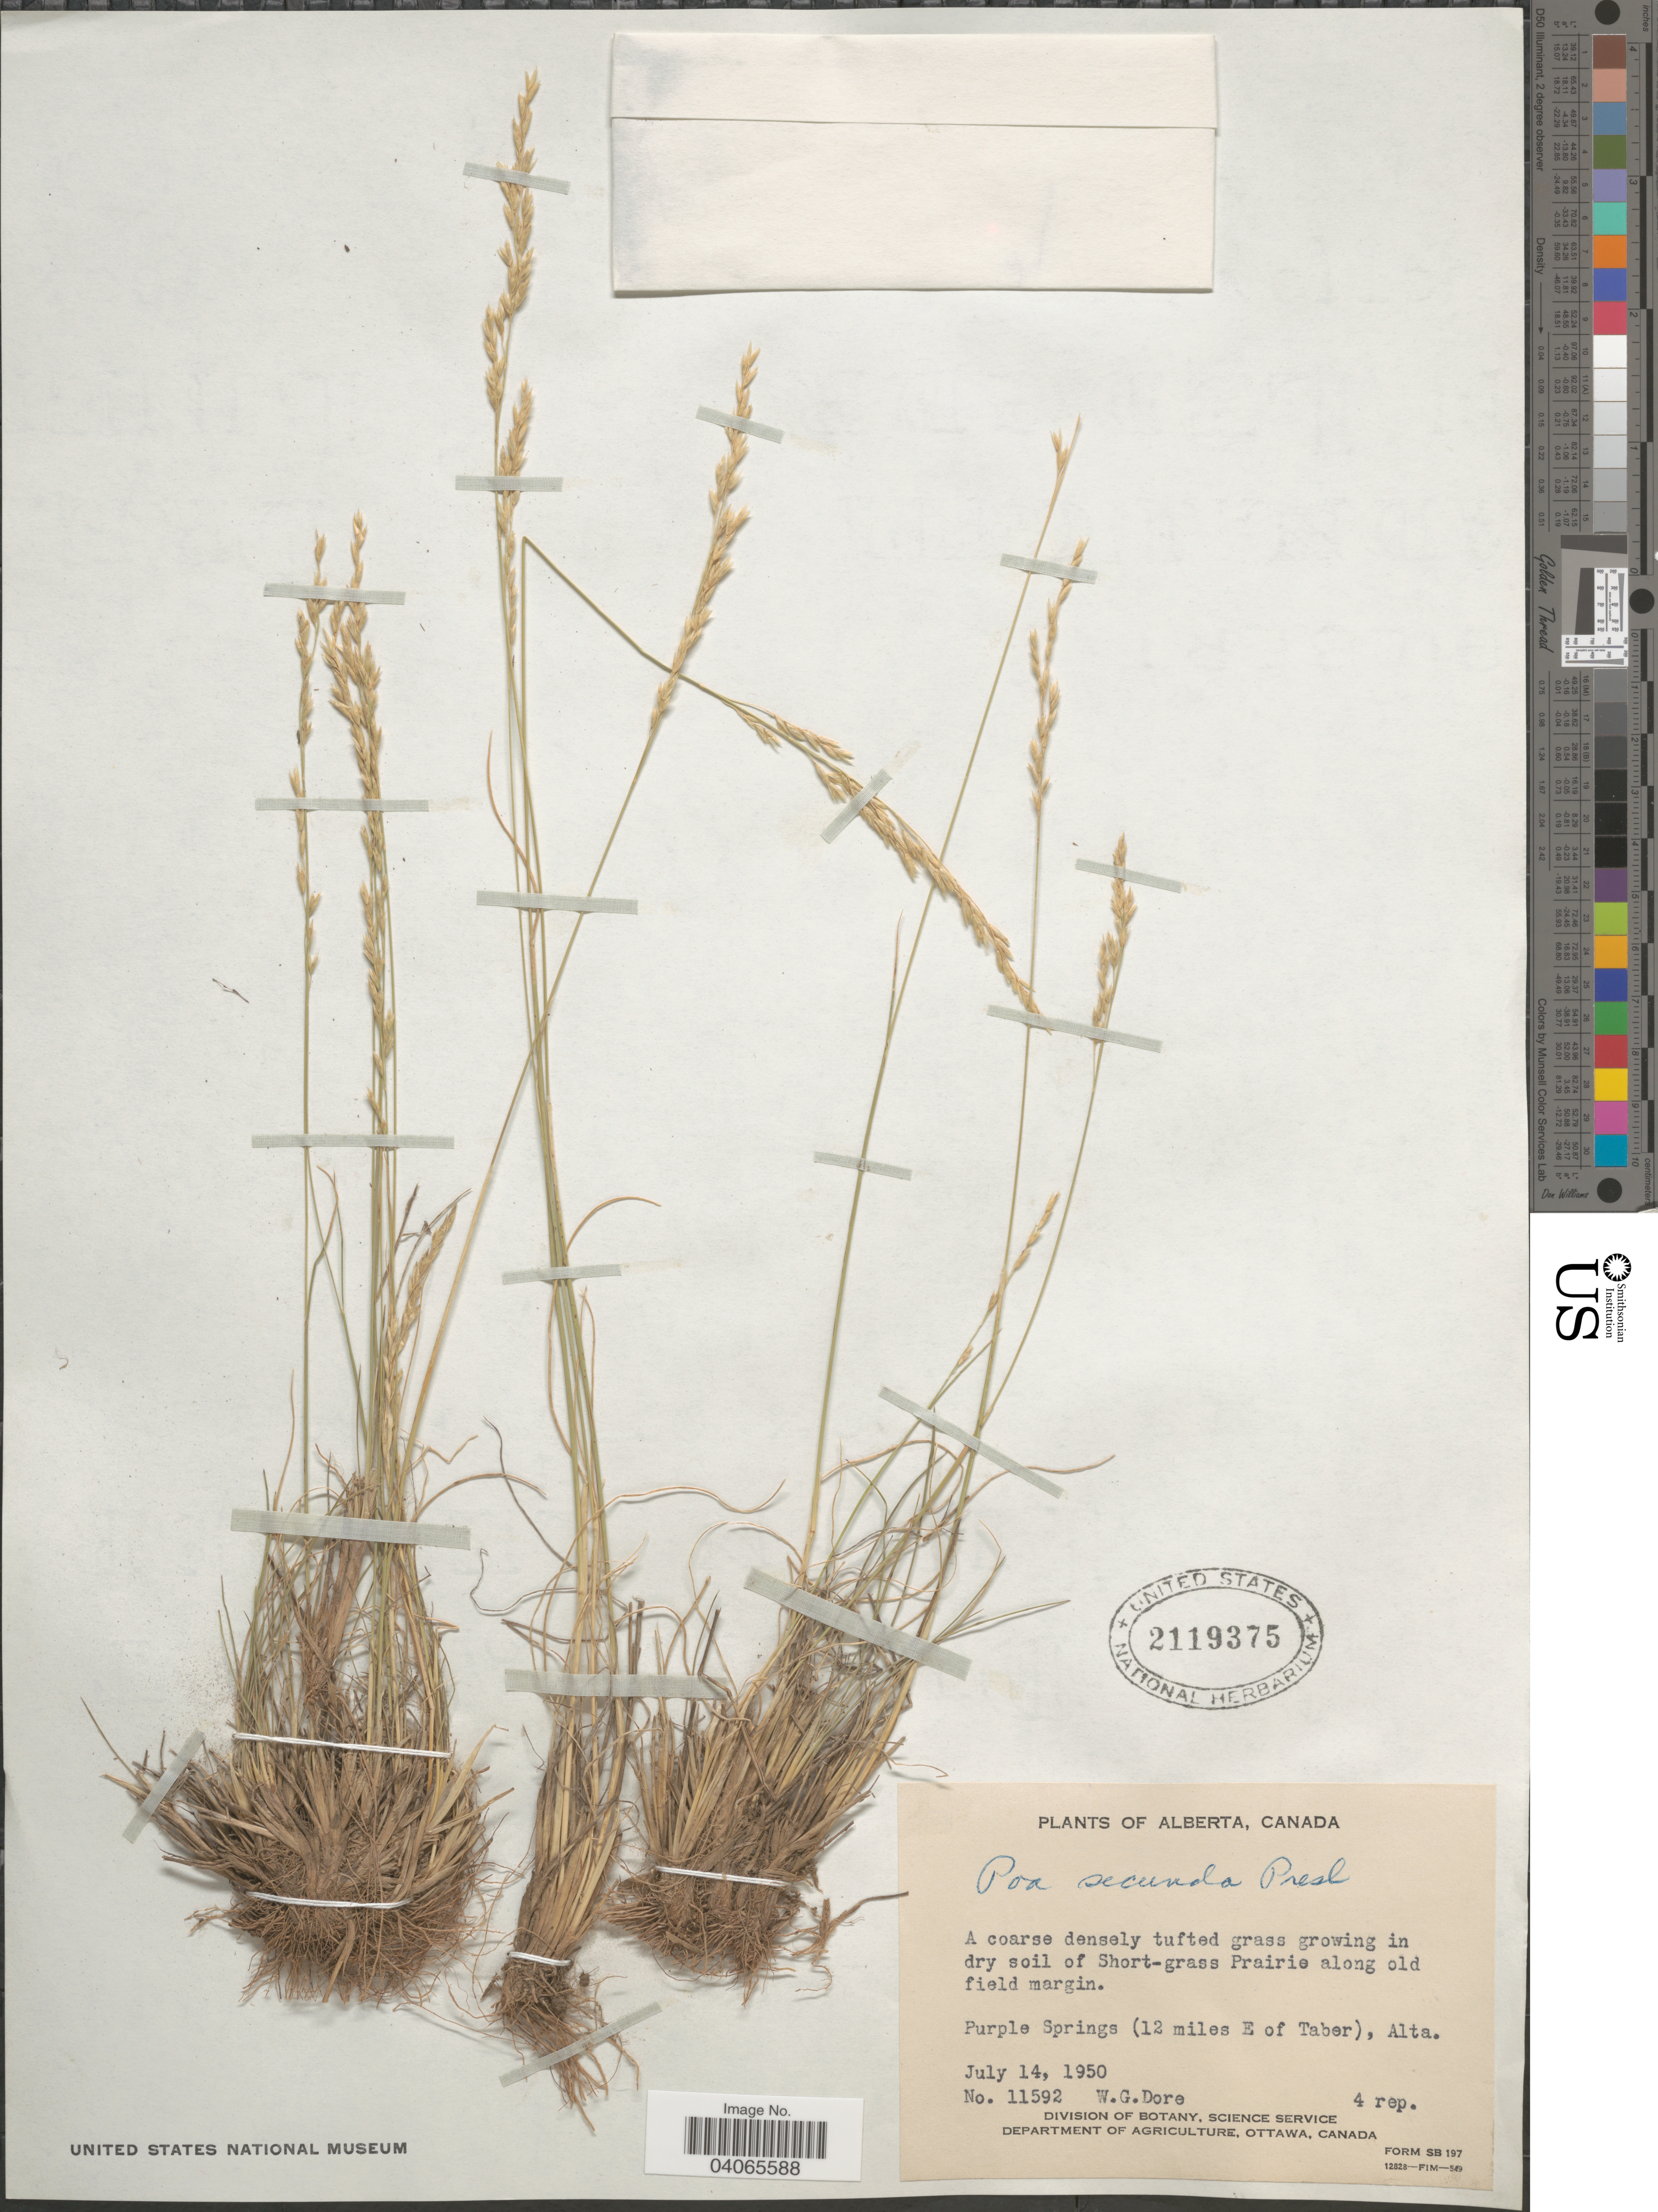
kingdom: Plantae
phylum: Tracheophyta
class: Liliopsida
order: Poales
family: Poaceae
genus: Poa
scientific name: Poa secunda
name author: J. Presl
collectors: W. Dore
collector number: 11592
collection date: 1950-07-14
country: Canada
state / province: Alberta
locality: In dry soil of Short-grass Prairie along old field margin. Purple Springs (12 miles E of Taber).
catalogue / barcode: US 2119375